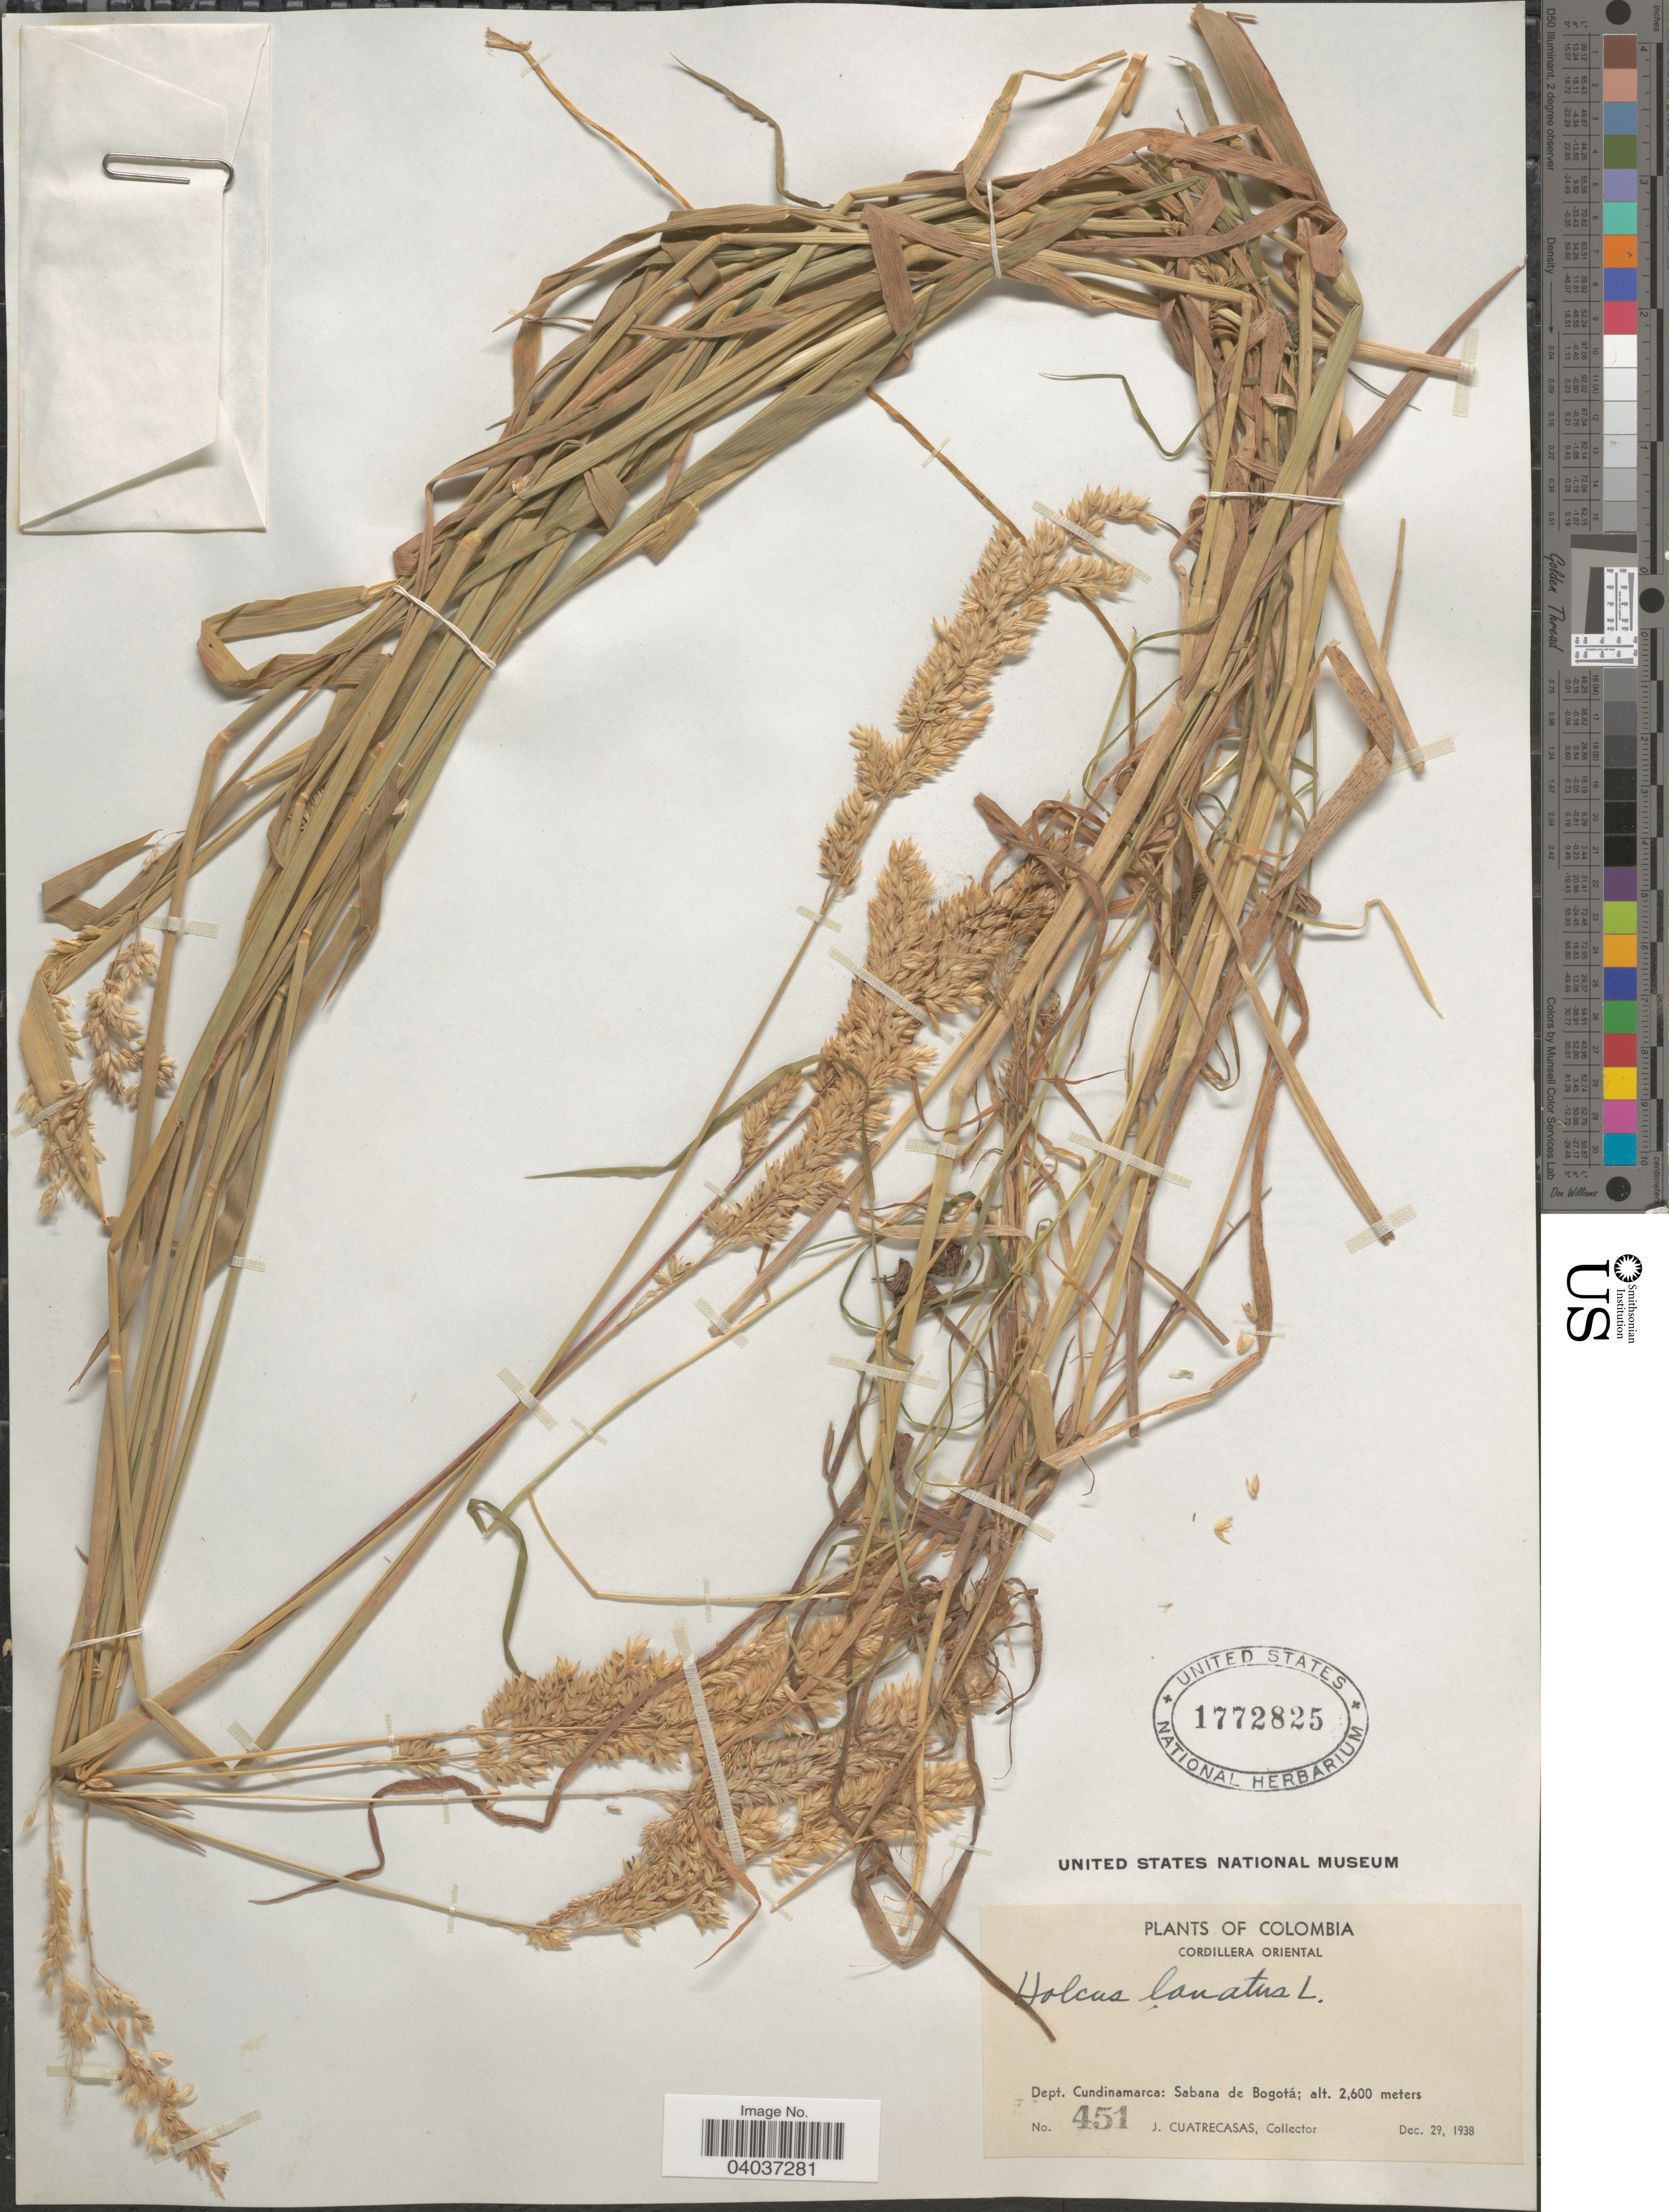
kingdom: Plantae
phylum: Tracheophyta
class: Liliopsida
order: Poales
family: Poaceae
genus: Holcus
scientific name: Holcus lanatus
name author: L.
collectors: J. Cuatrecasas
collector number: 451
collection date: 1938-12-29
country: Colombia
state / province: Cundinamarca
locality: Cordillera Oriental. Dept. Cundinamarca: Sabana de Bogotá.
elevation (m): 2600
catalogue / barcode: US 1772825